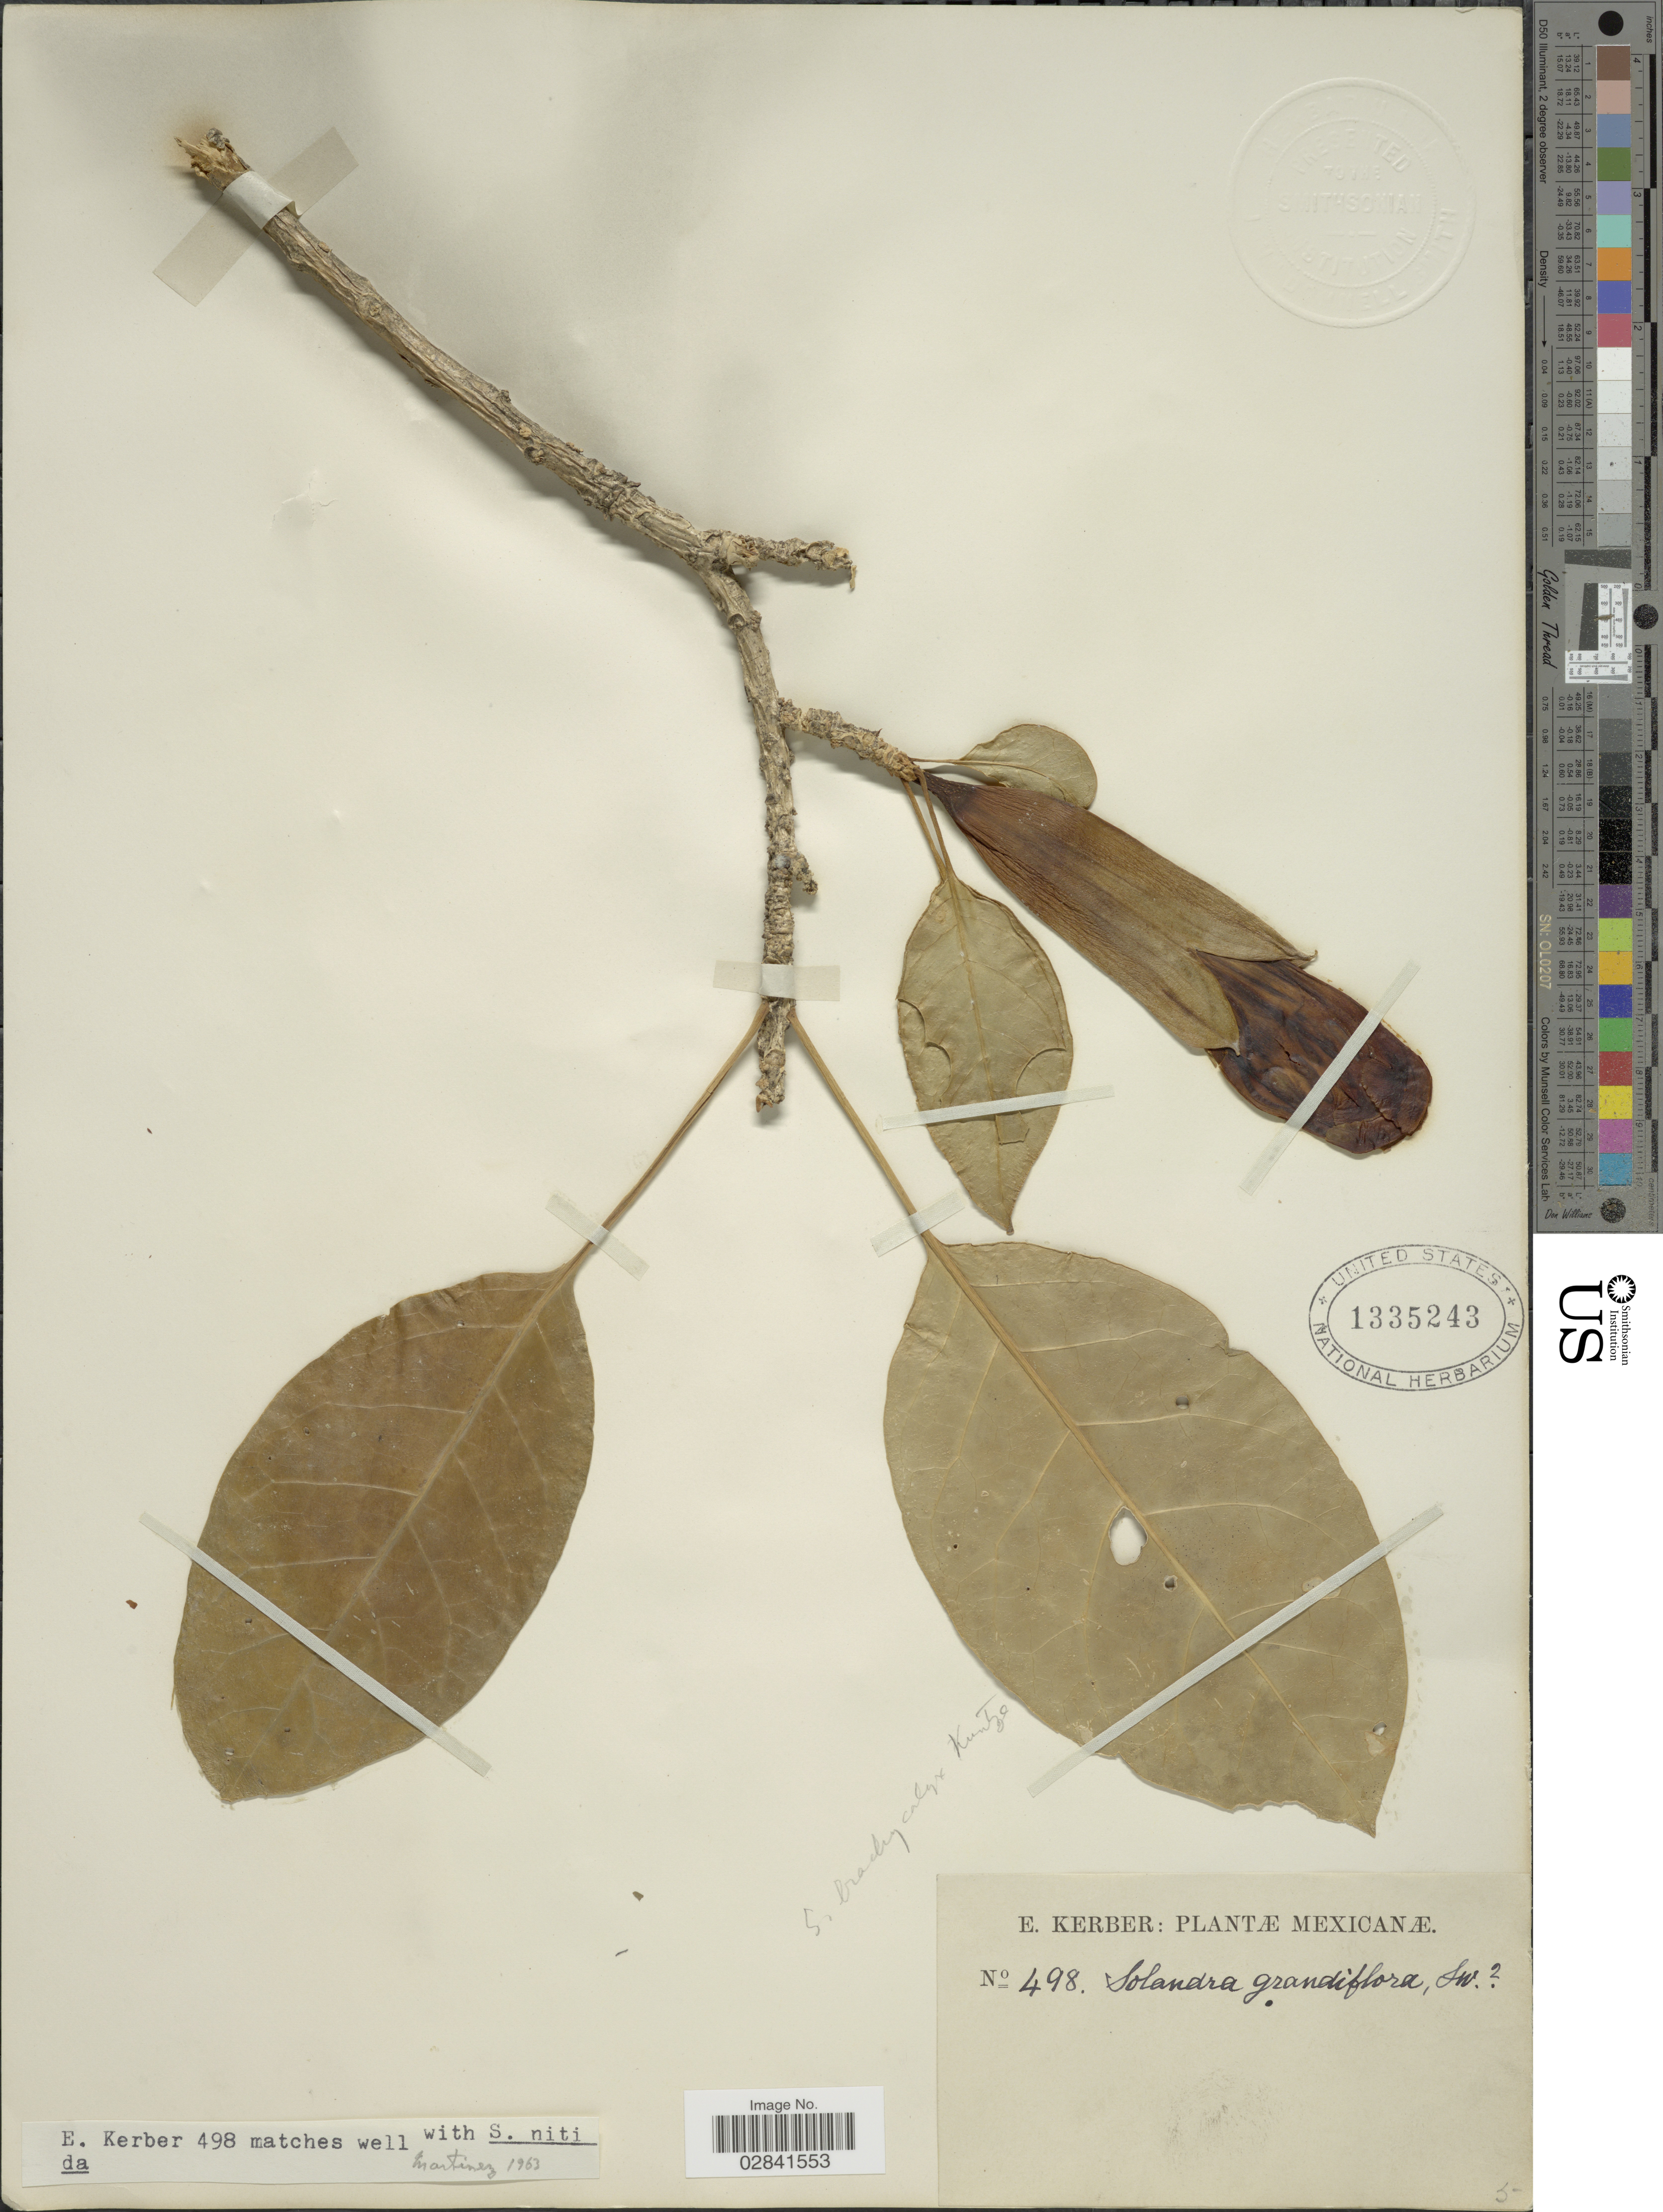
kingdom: Plantae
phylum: Tracheophyta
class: Magnoliopsida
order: Solanales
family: Solanaceae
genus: Solandra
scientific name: Solandra maxima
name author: (Sessé & Moc.) P.S. Green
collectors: E. Kerber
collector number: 498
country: Mexico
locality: Mexicana.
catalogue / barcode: US 1335243